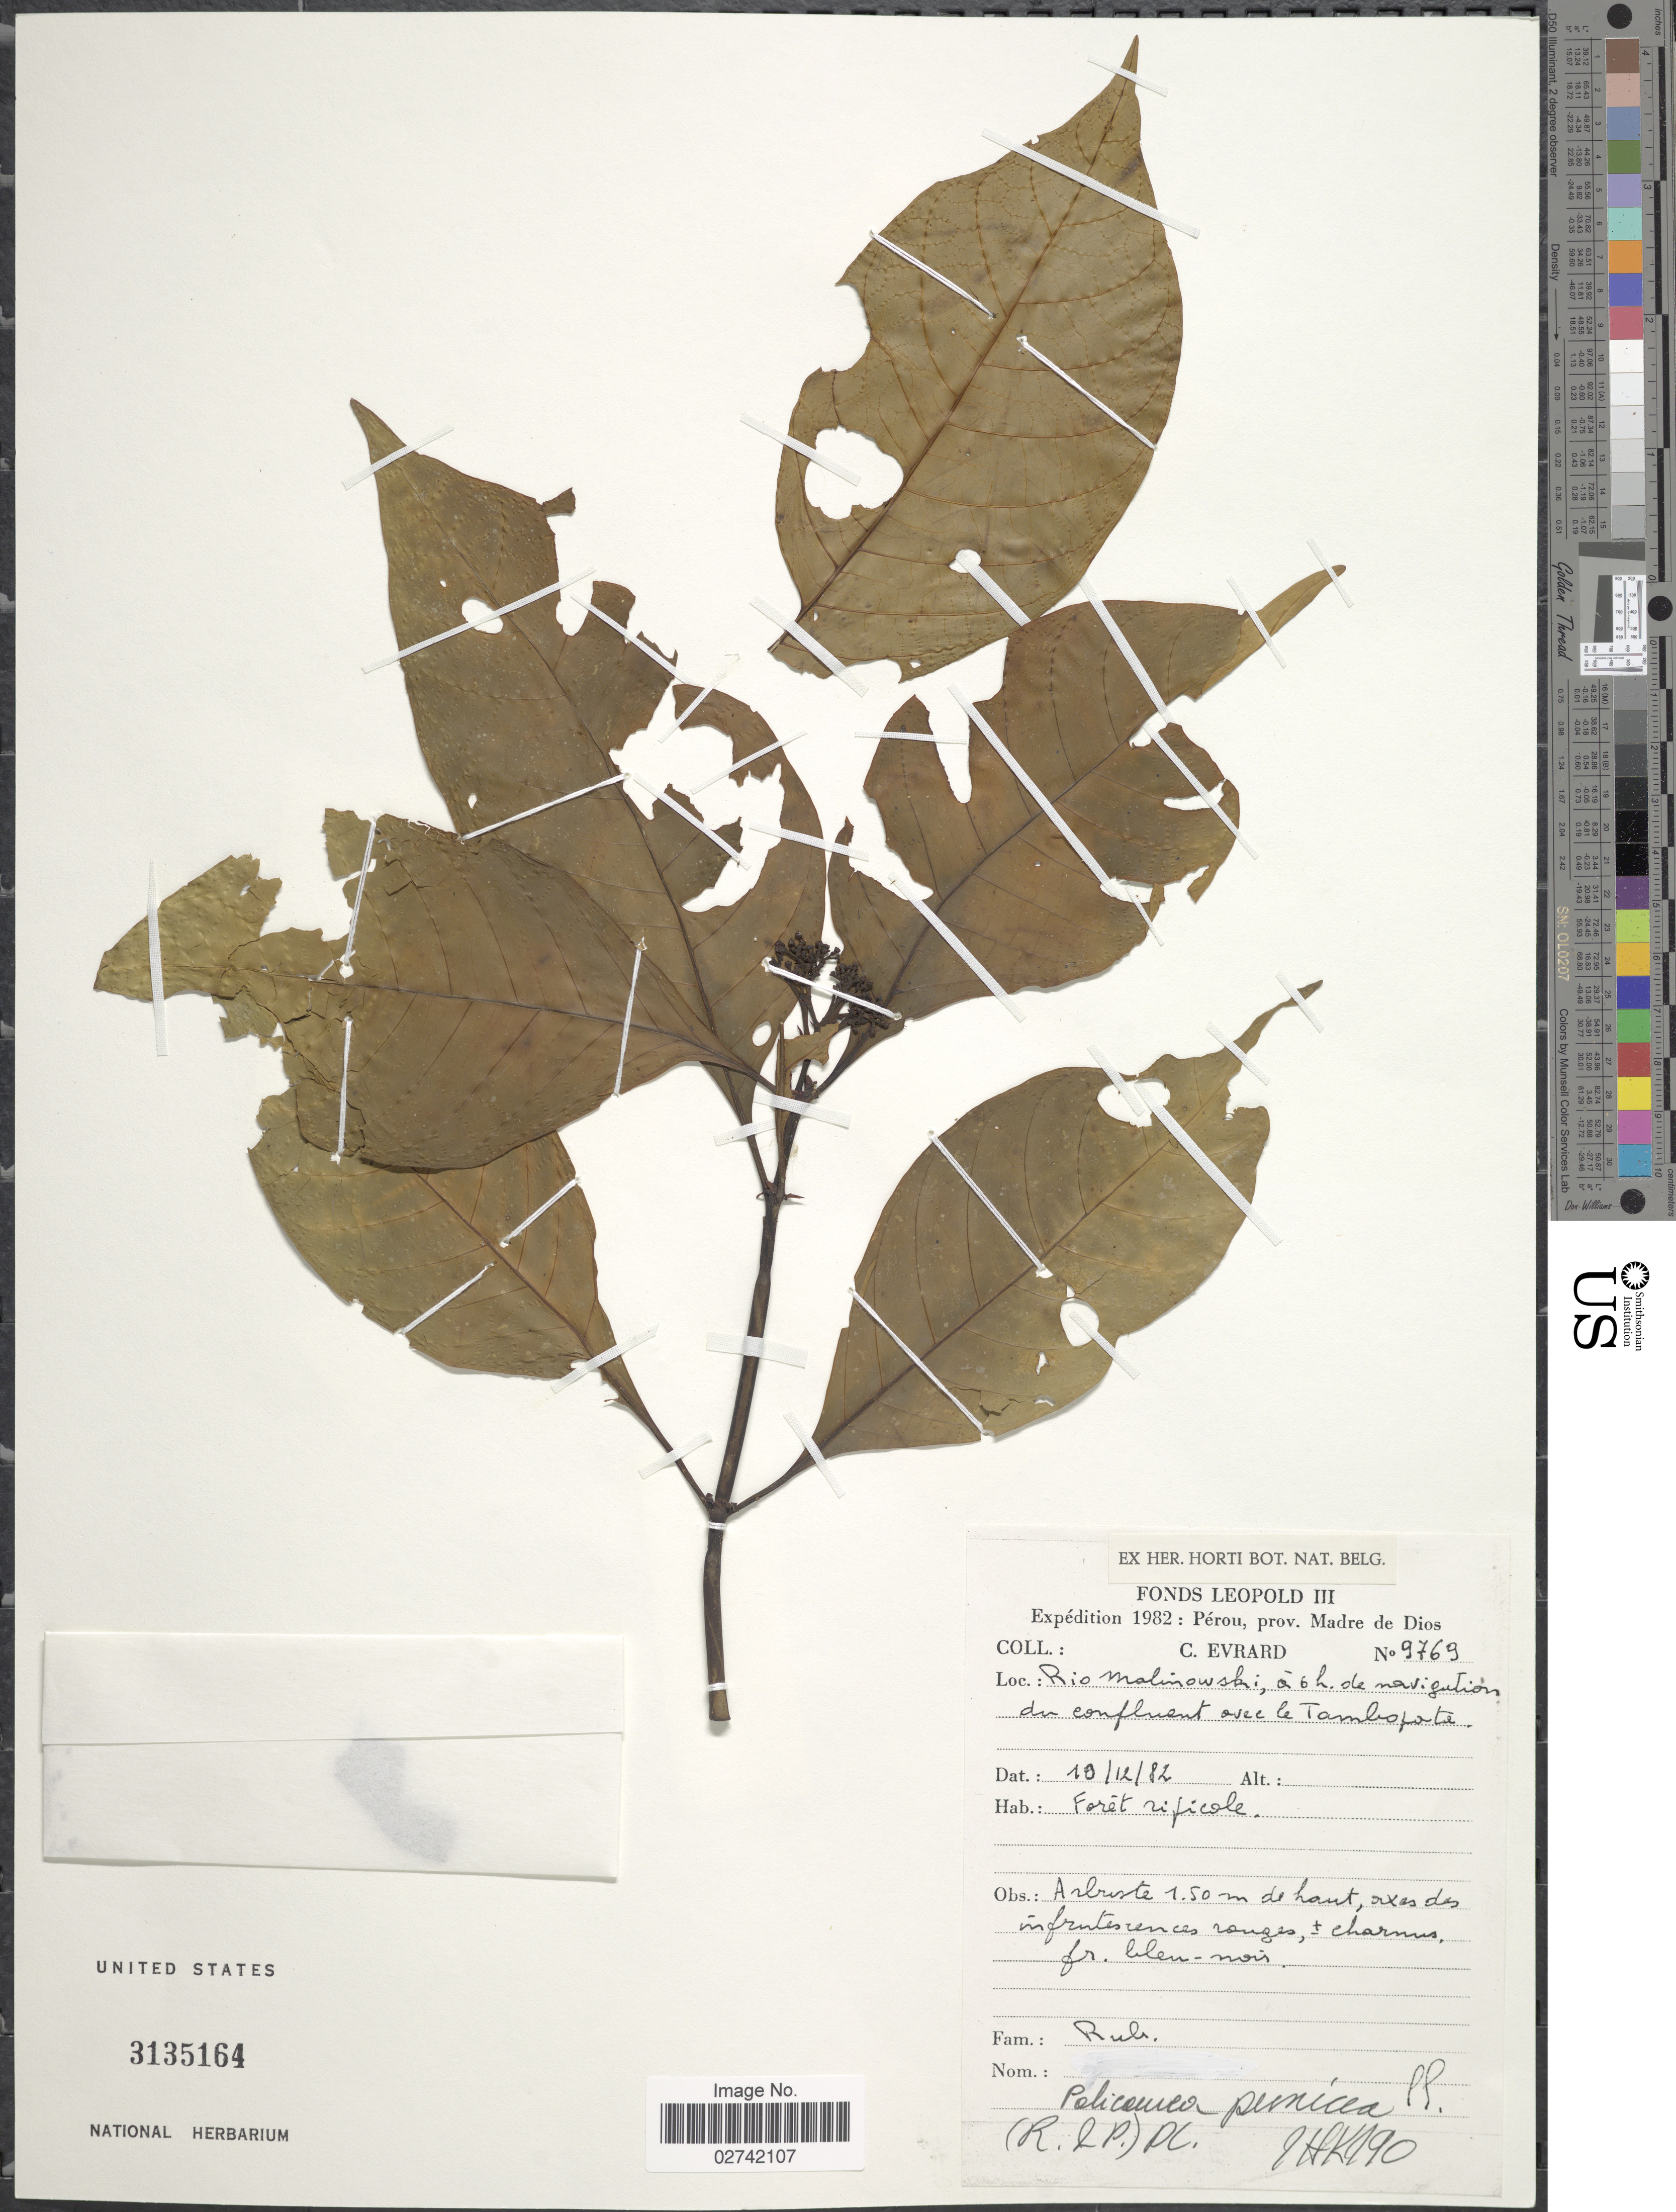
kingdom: Plantae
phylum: Tracheophyta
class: Magnoliopsida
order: Gentianales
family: Rubiaceae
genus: Palicourea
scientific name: Palicourea punicea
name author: (Ruiz & Pav.) DC.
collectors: C. Evrard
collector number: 9769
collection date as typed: Transcribed d/m/y: 19/12/82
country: Peru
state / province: Madre de Dios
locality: Río Malinowski, à 6 h de navigation du confluent avec le Tambopata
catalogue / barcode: US 3135164